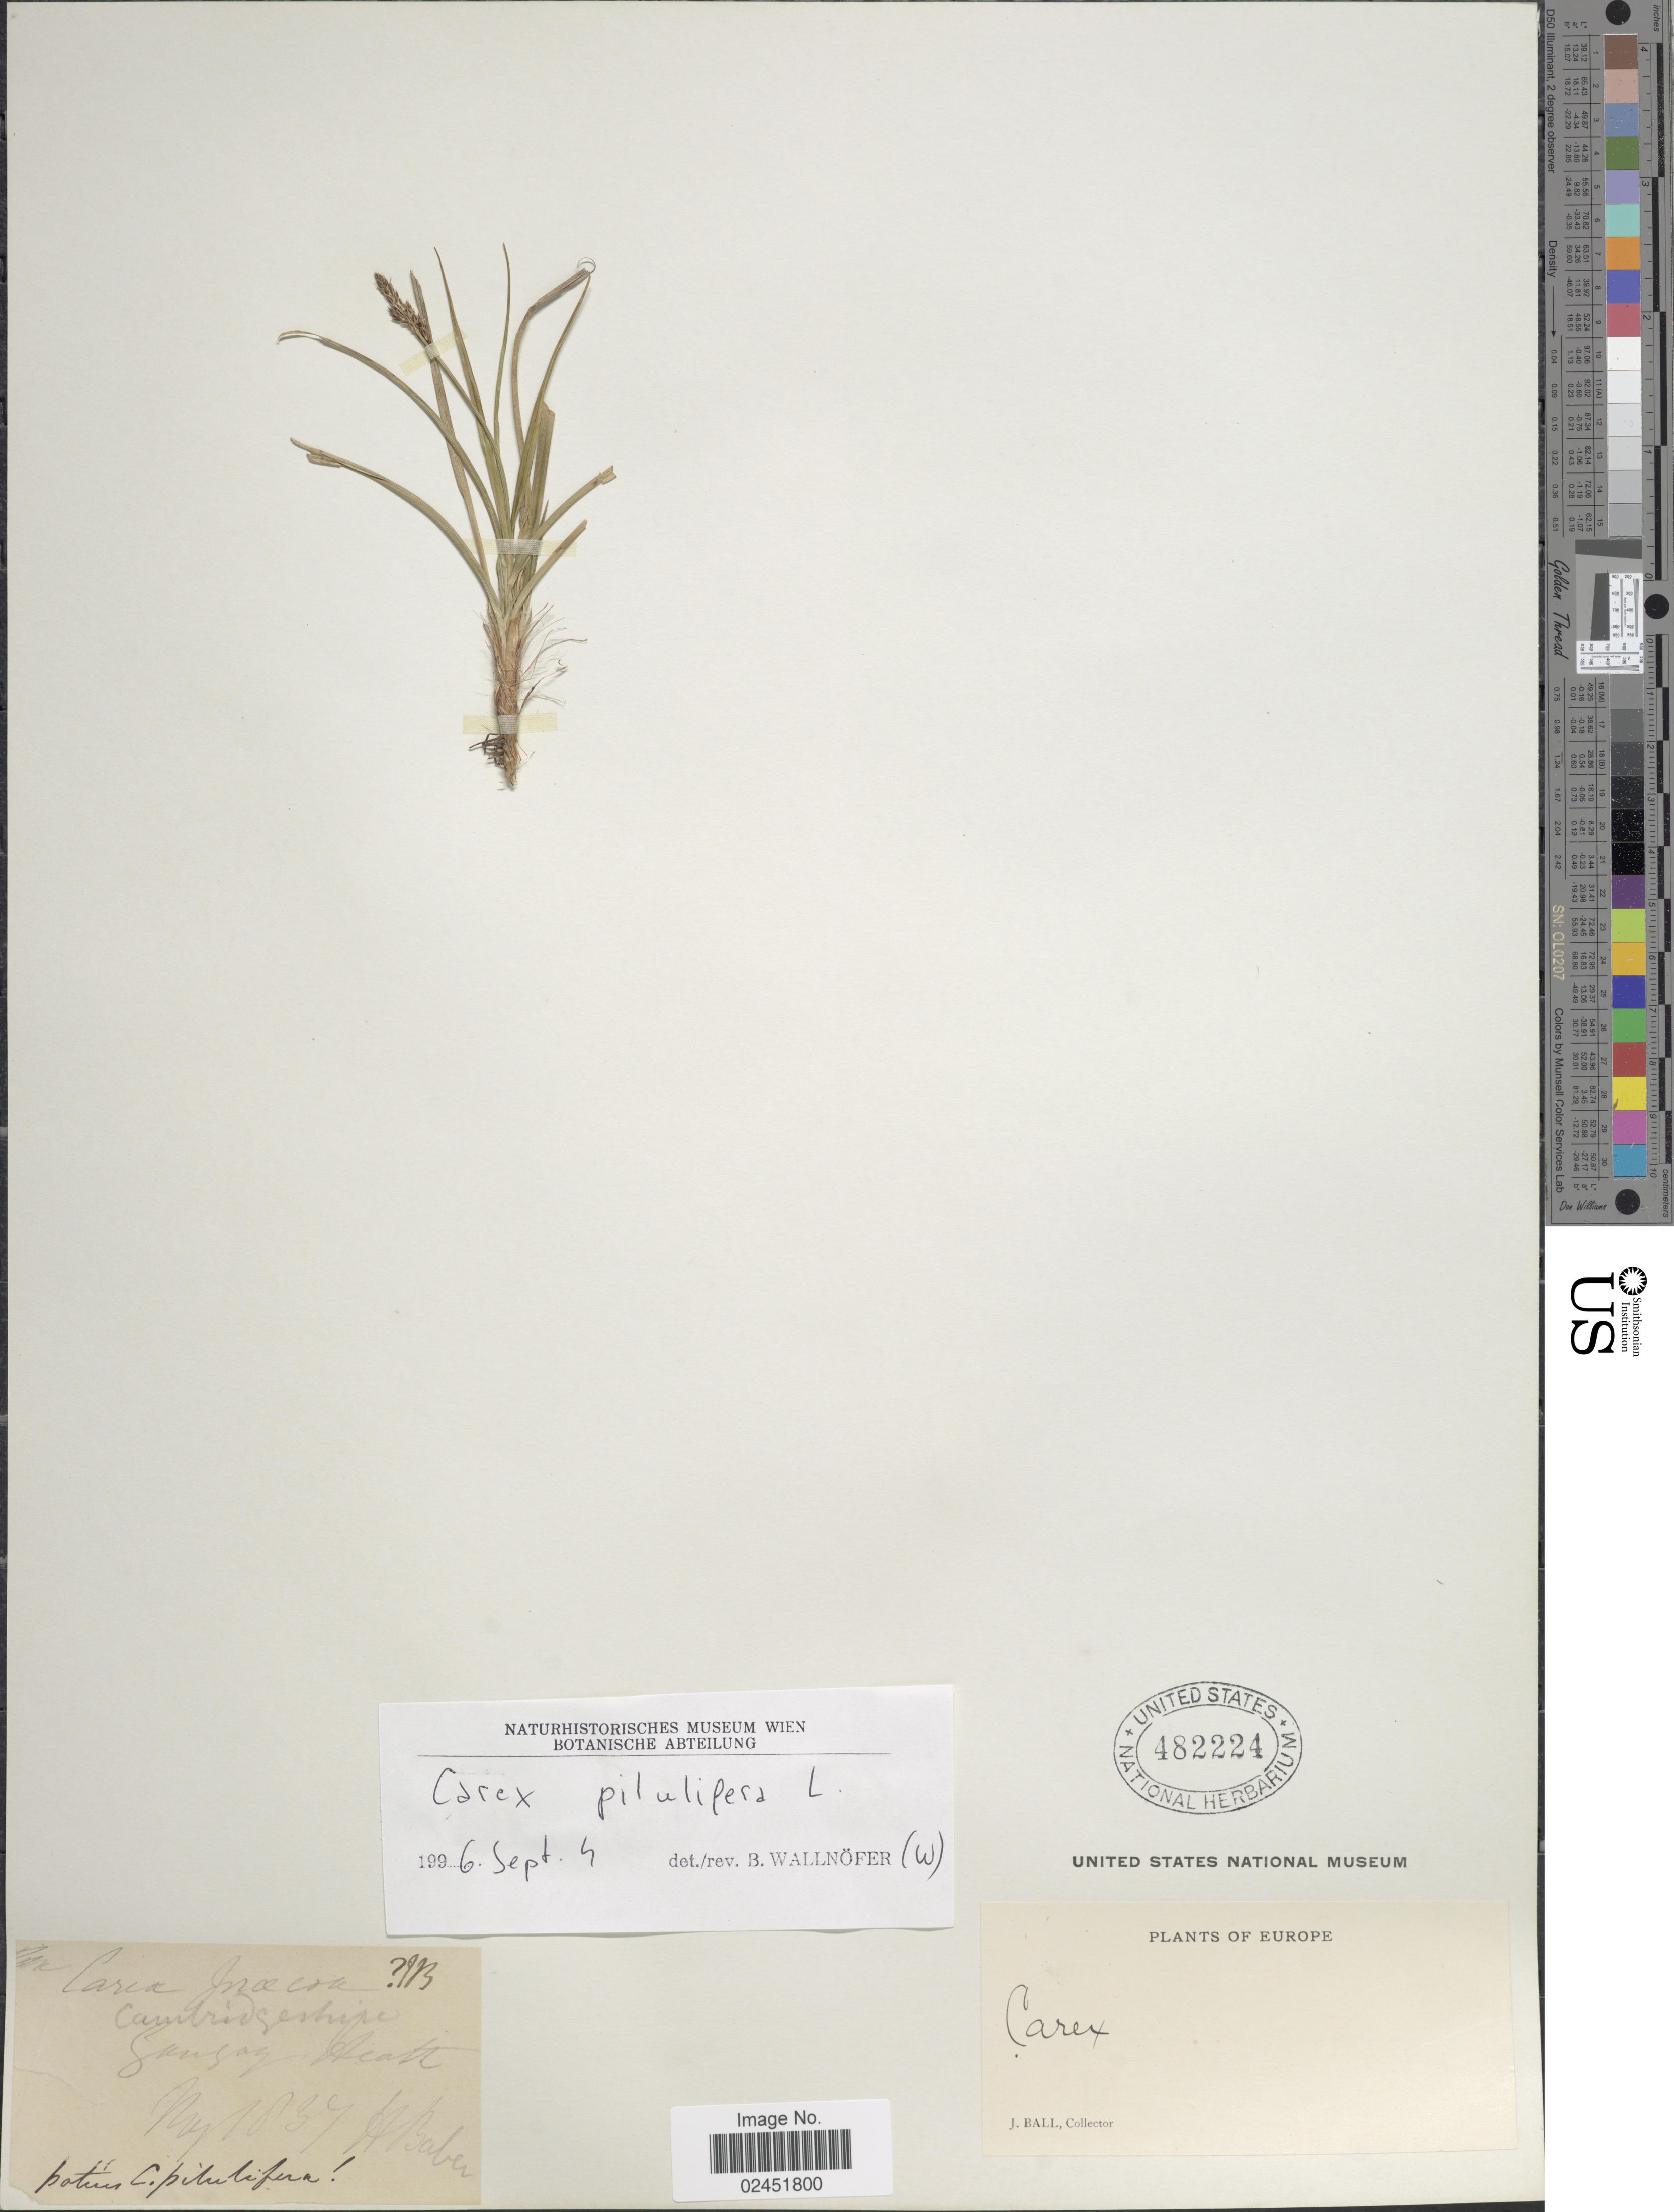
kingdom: Plantae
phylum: Tracheophyta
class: Liliopsida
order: Poales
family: Cyperaceae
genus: Carex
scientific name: Carex pilulifera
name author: L.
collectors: H. Baber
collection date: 1837-05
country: United Kingdom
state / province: England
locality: Cambridgeshire; Gamlingay Heath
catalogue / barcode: US 482224